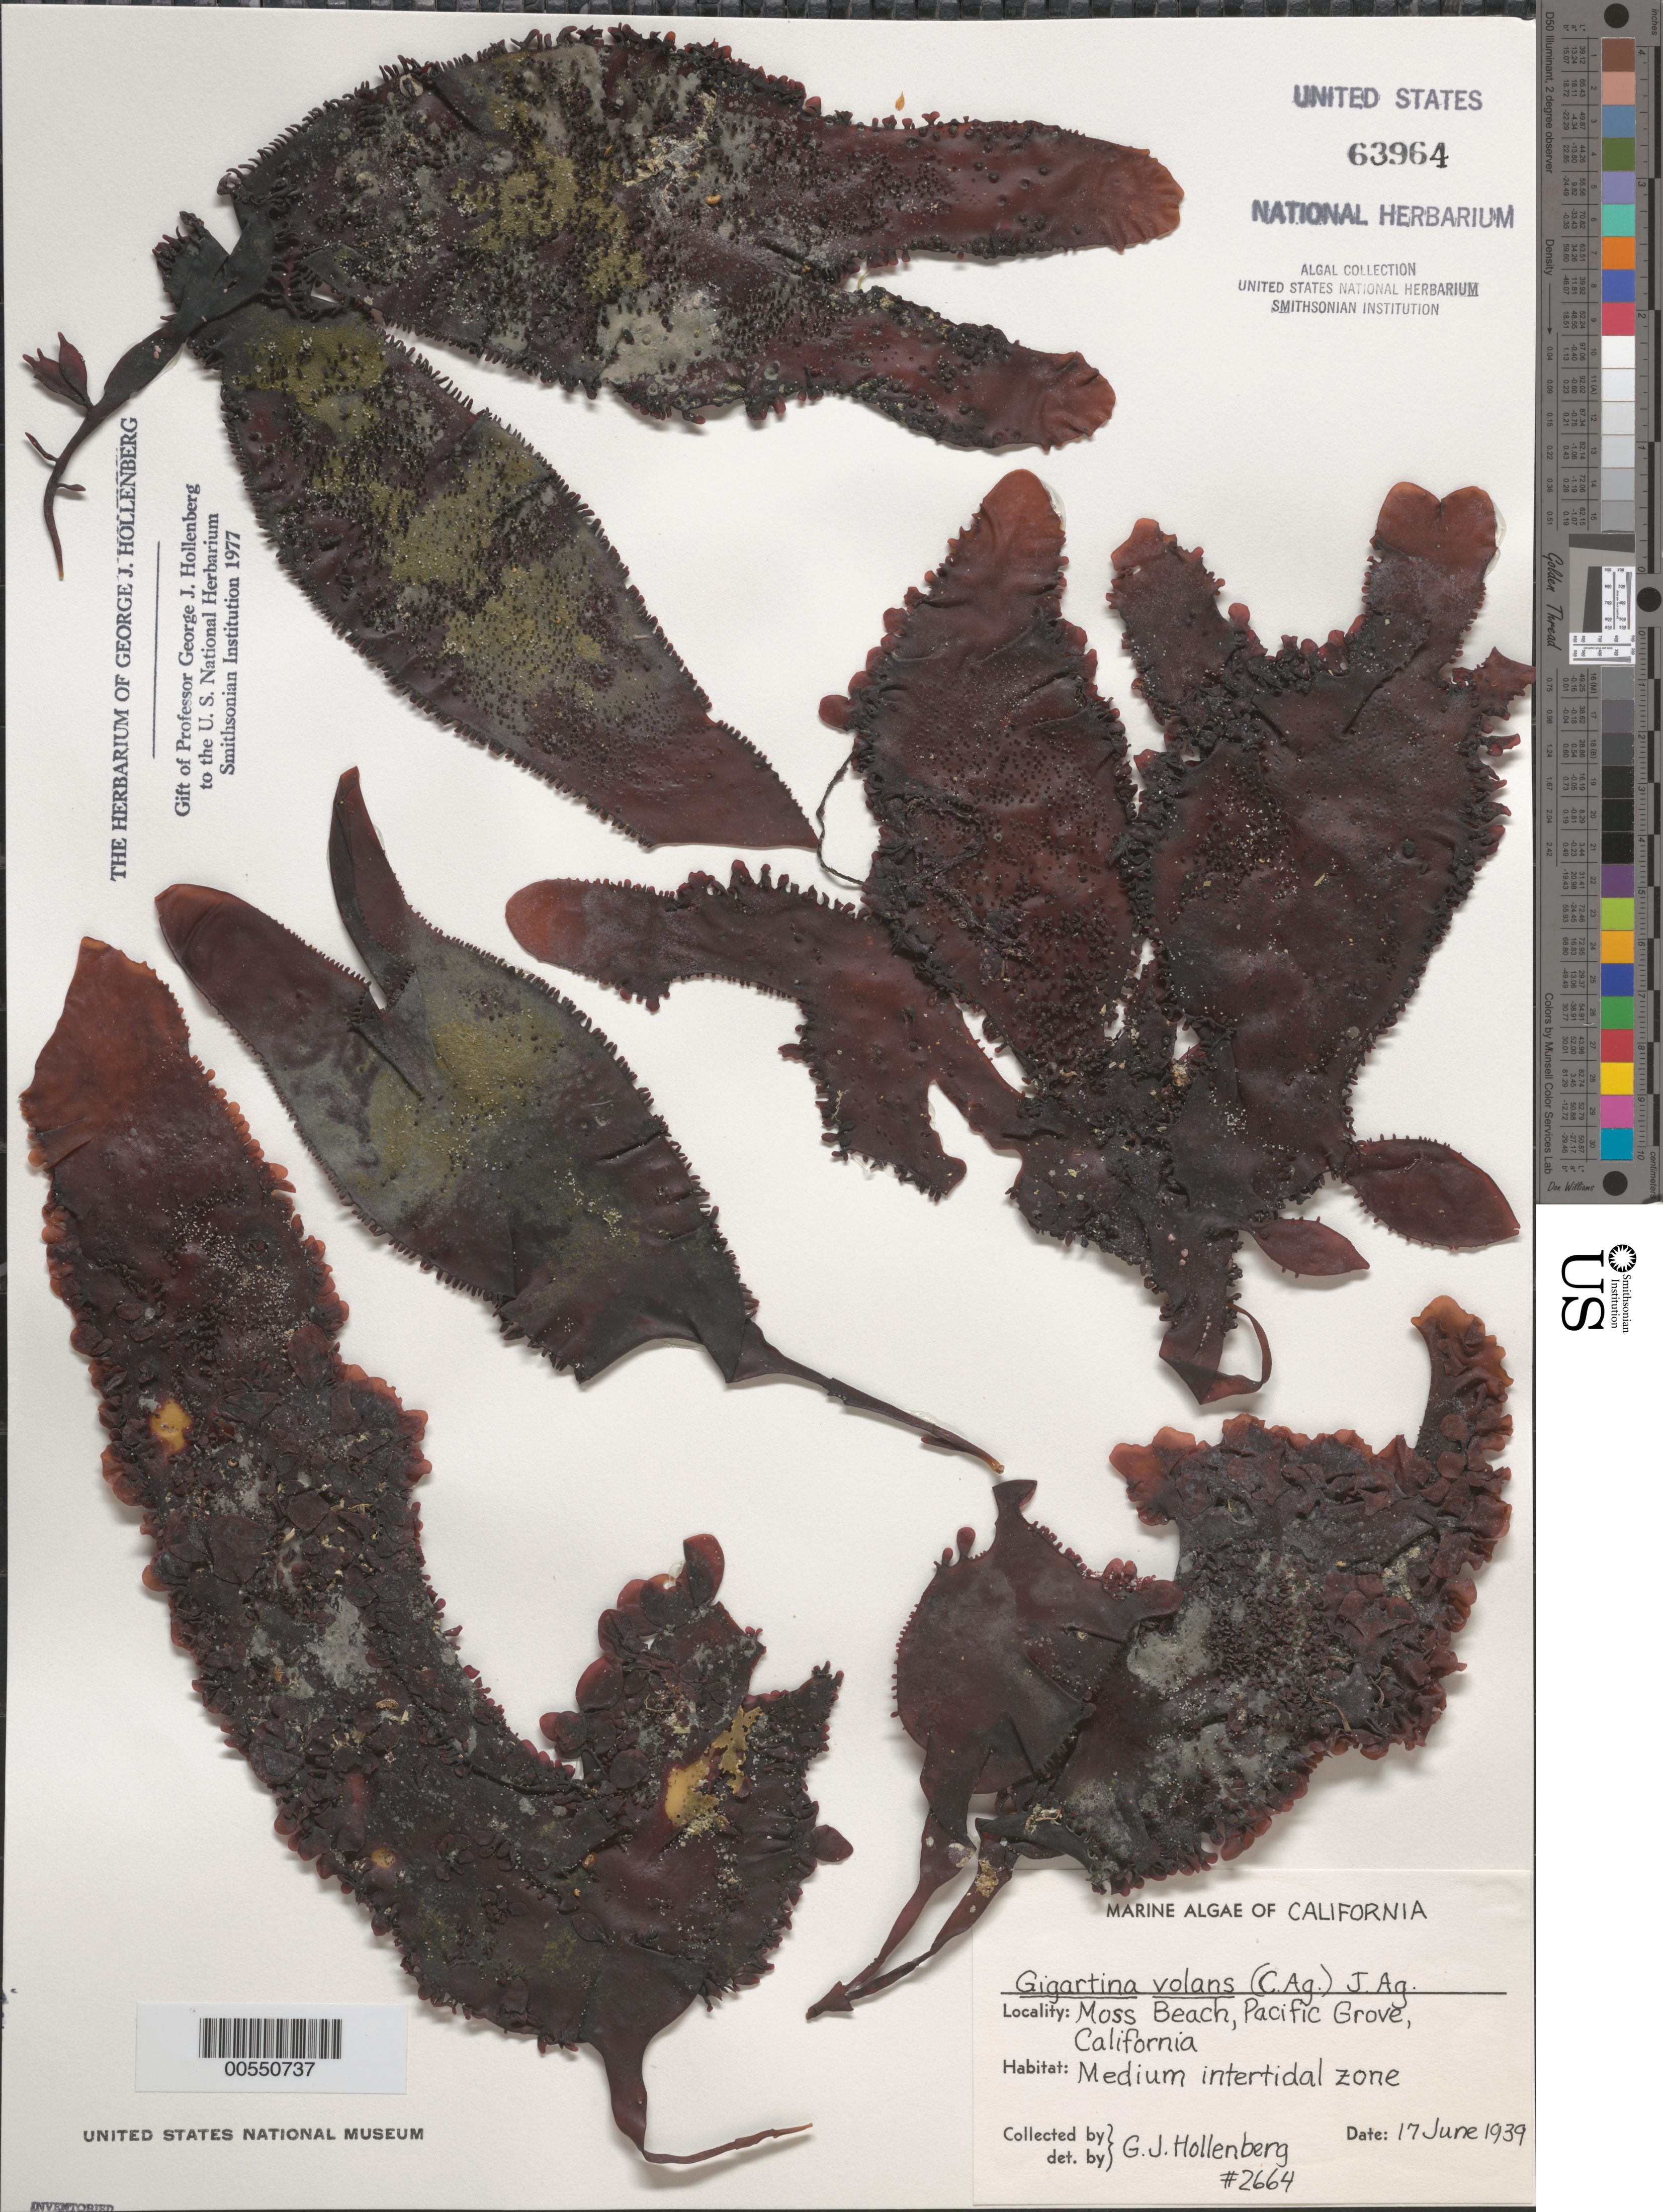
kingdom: Plantae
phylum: Rhodophyta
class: Florideophyceae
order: Gigartinales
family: Gigartinaceae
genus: Mazzaella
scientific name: Mazzaella volans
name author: (C. Agardh) Fredericq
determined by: Algae name updating Project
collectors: G. Hollenberg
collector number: GJH 2664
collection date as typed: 17 Jun 1939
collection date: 1939-06-17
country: United States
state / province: California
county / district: Monterey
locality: Moss Beach, Pacific Grove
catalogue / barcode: US 63964